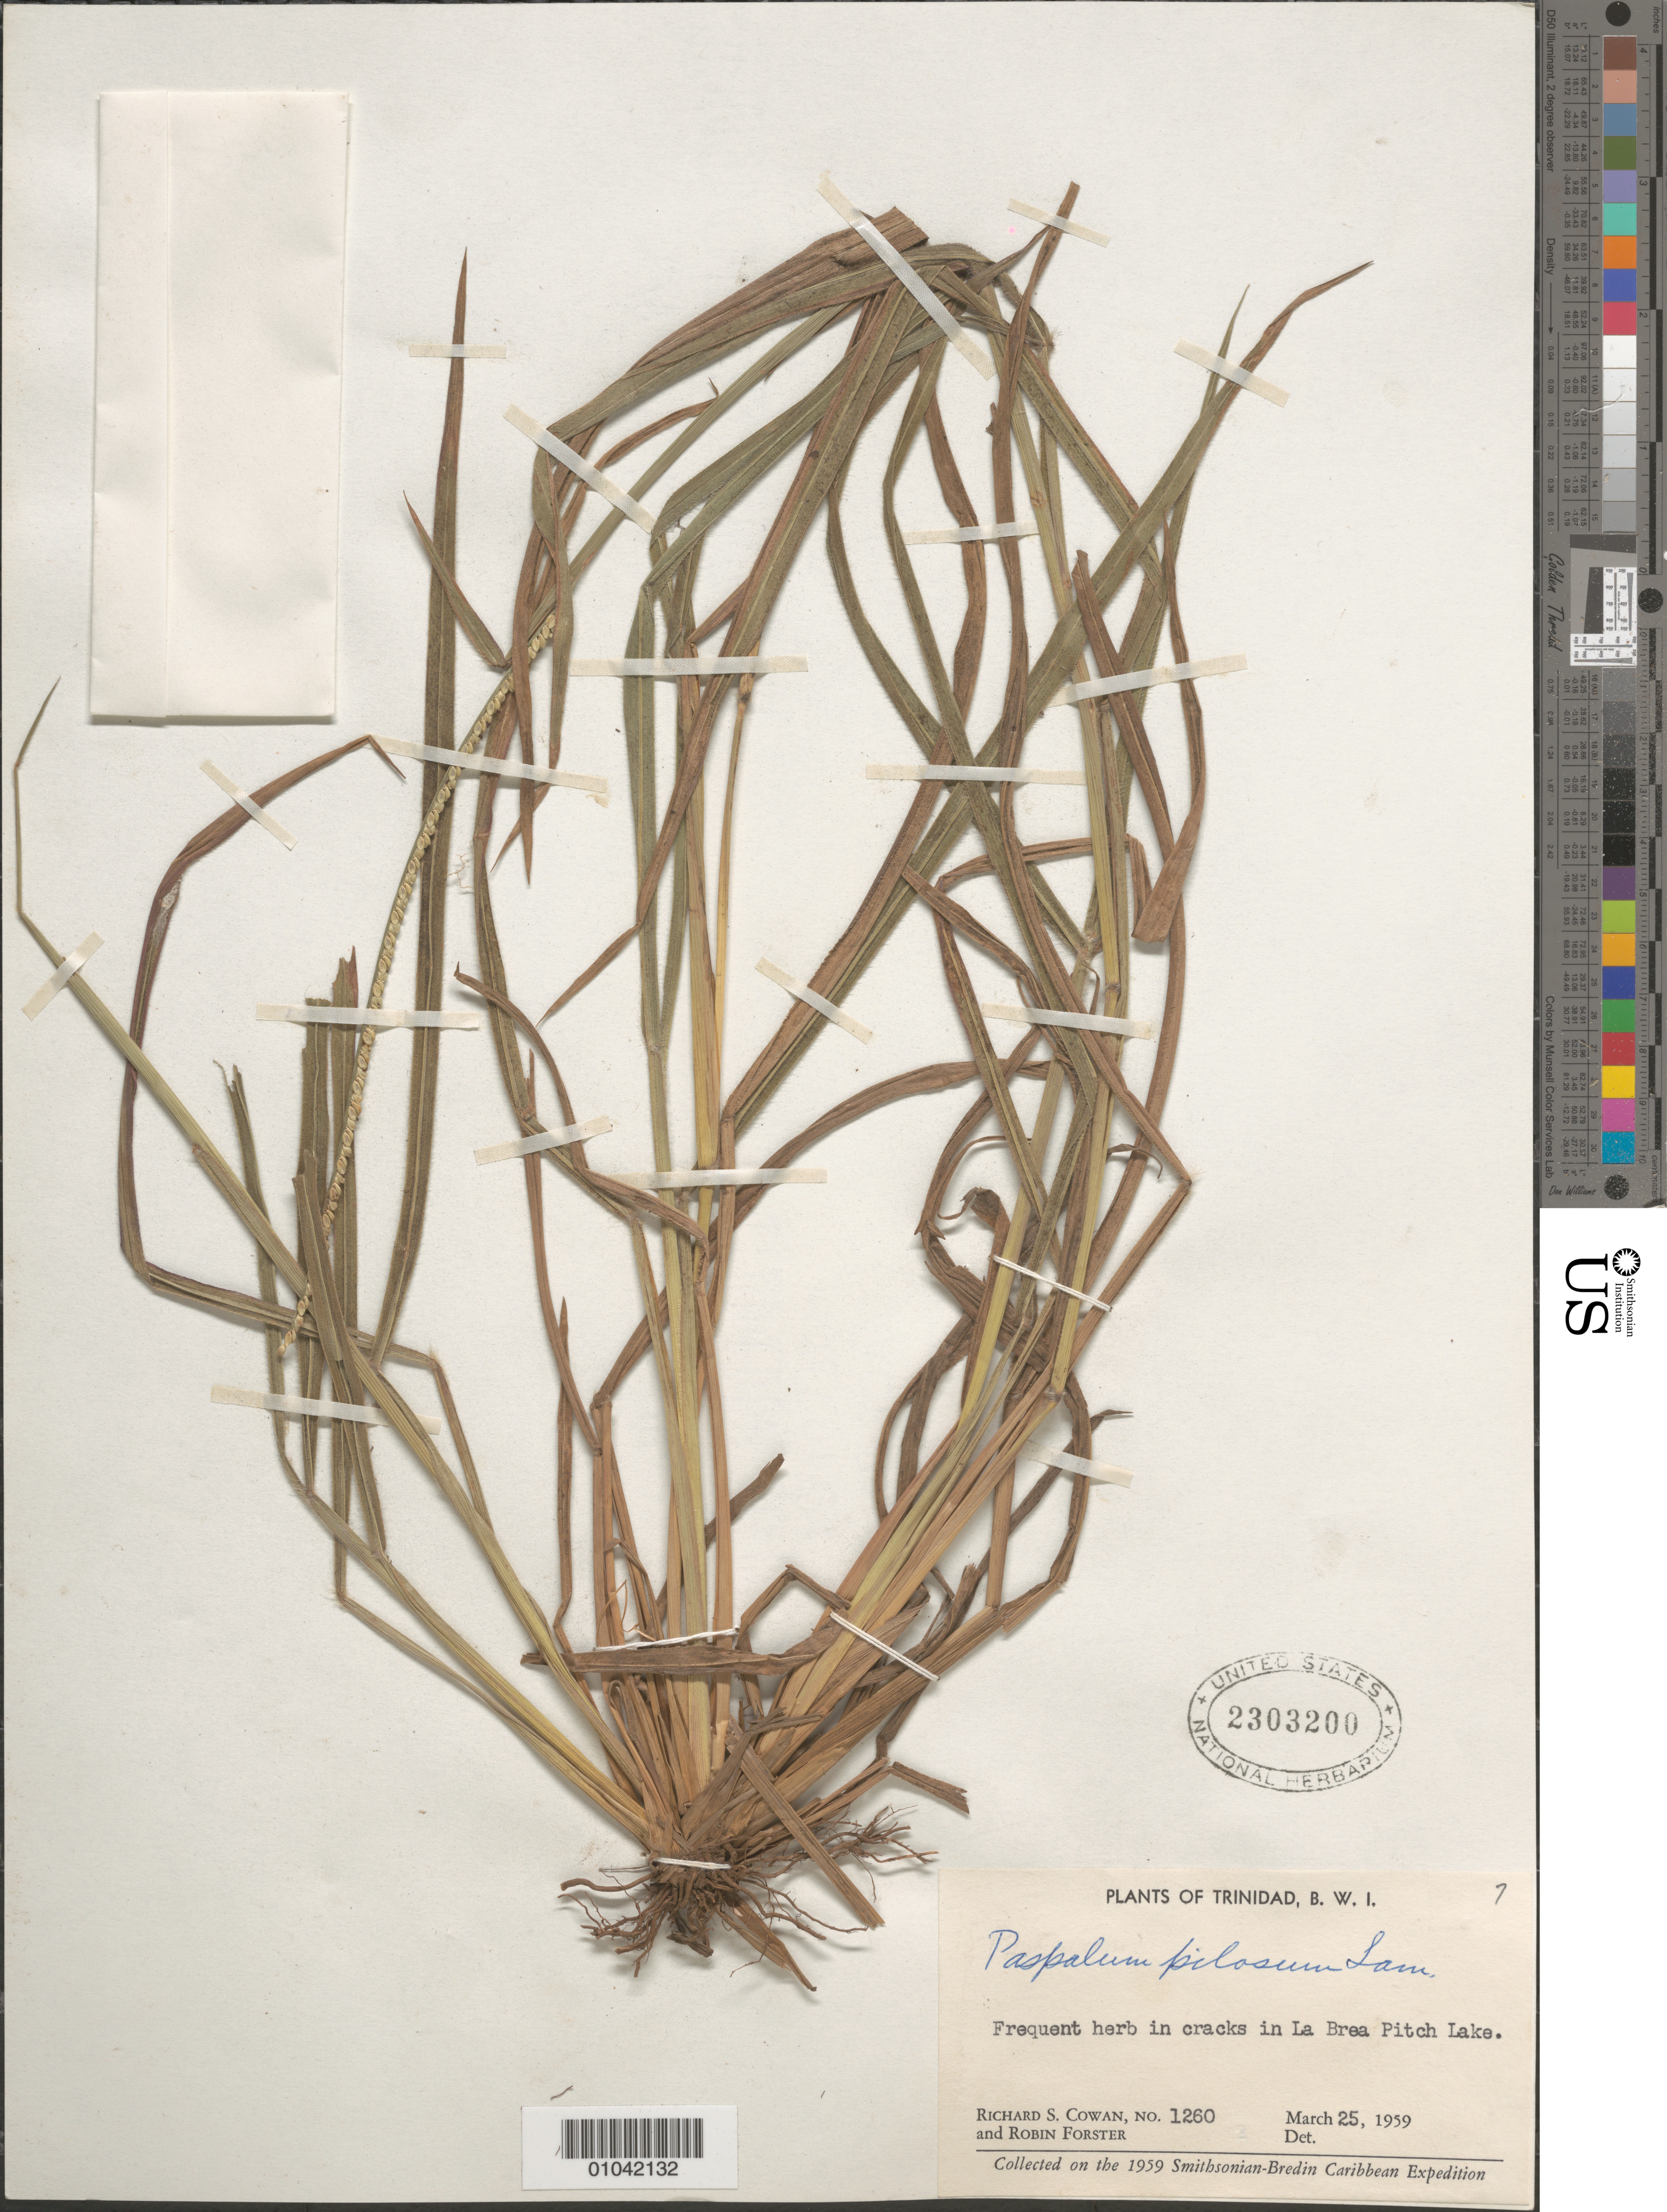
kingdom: Plantae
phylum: Tracheophyta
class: Liliopsida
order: Poales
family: Poaceae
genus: Paspalum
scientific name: Paspalum pilosum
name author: Lam.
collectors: R. S. Cowan & R. Forster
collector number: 1260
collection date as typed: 25 Mar 1959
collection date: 1959-03-25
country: Trinidad and Tobago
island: Trinidad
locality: La Brea Pitch Lake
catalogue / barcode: US 2303200